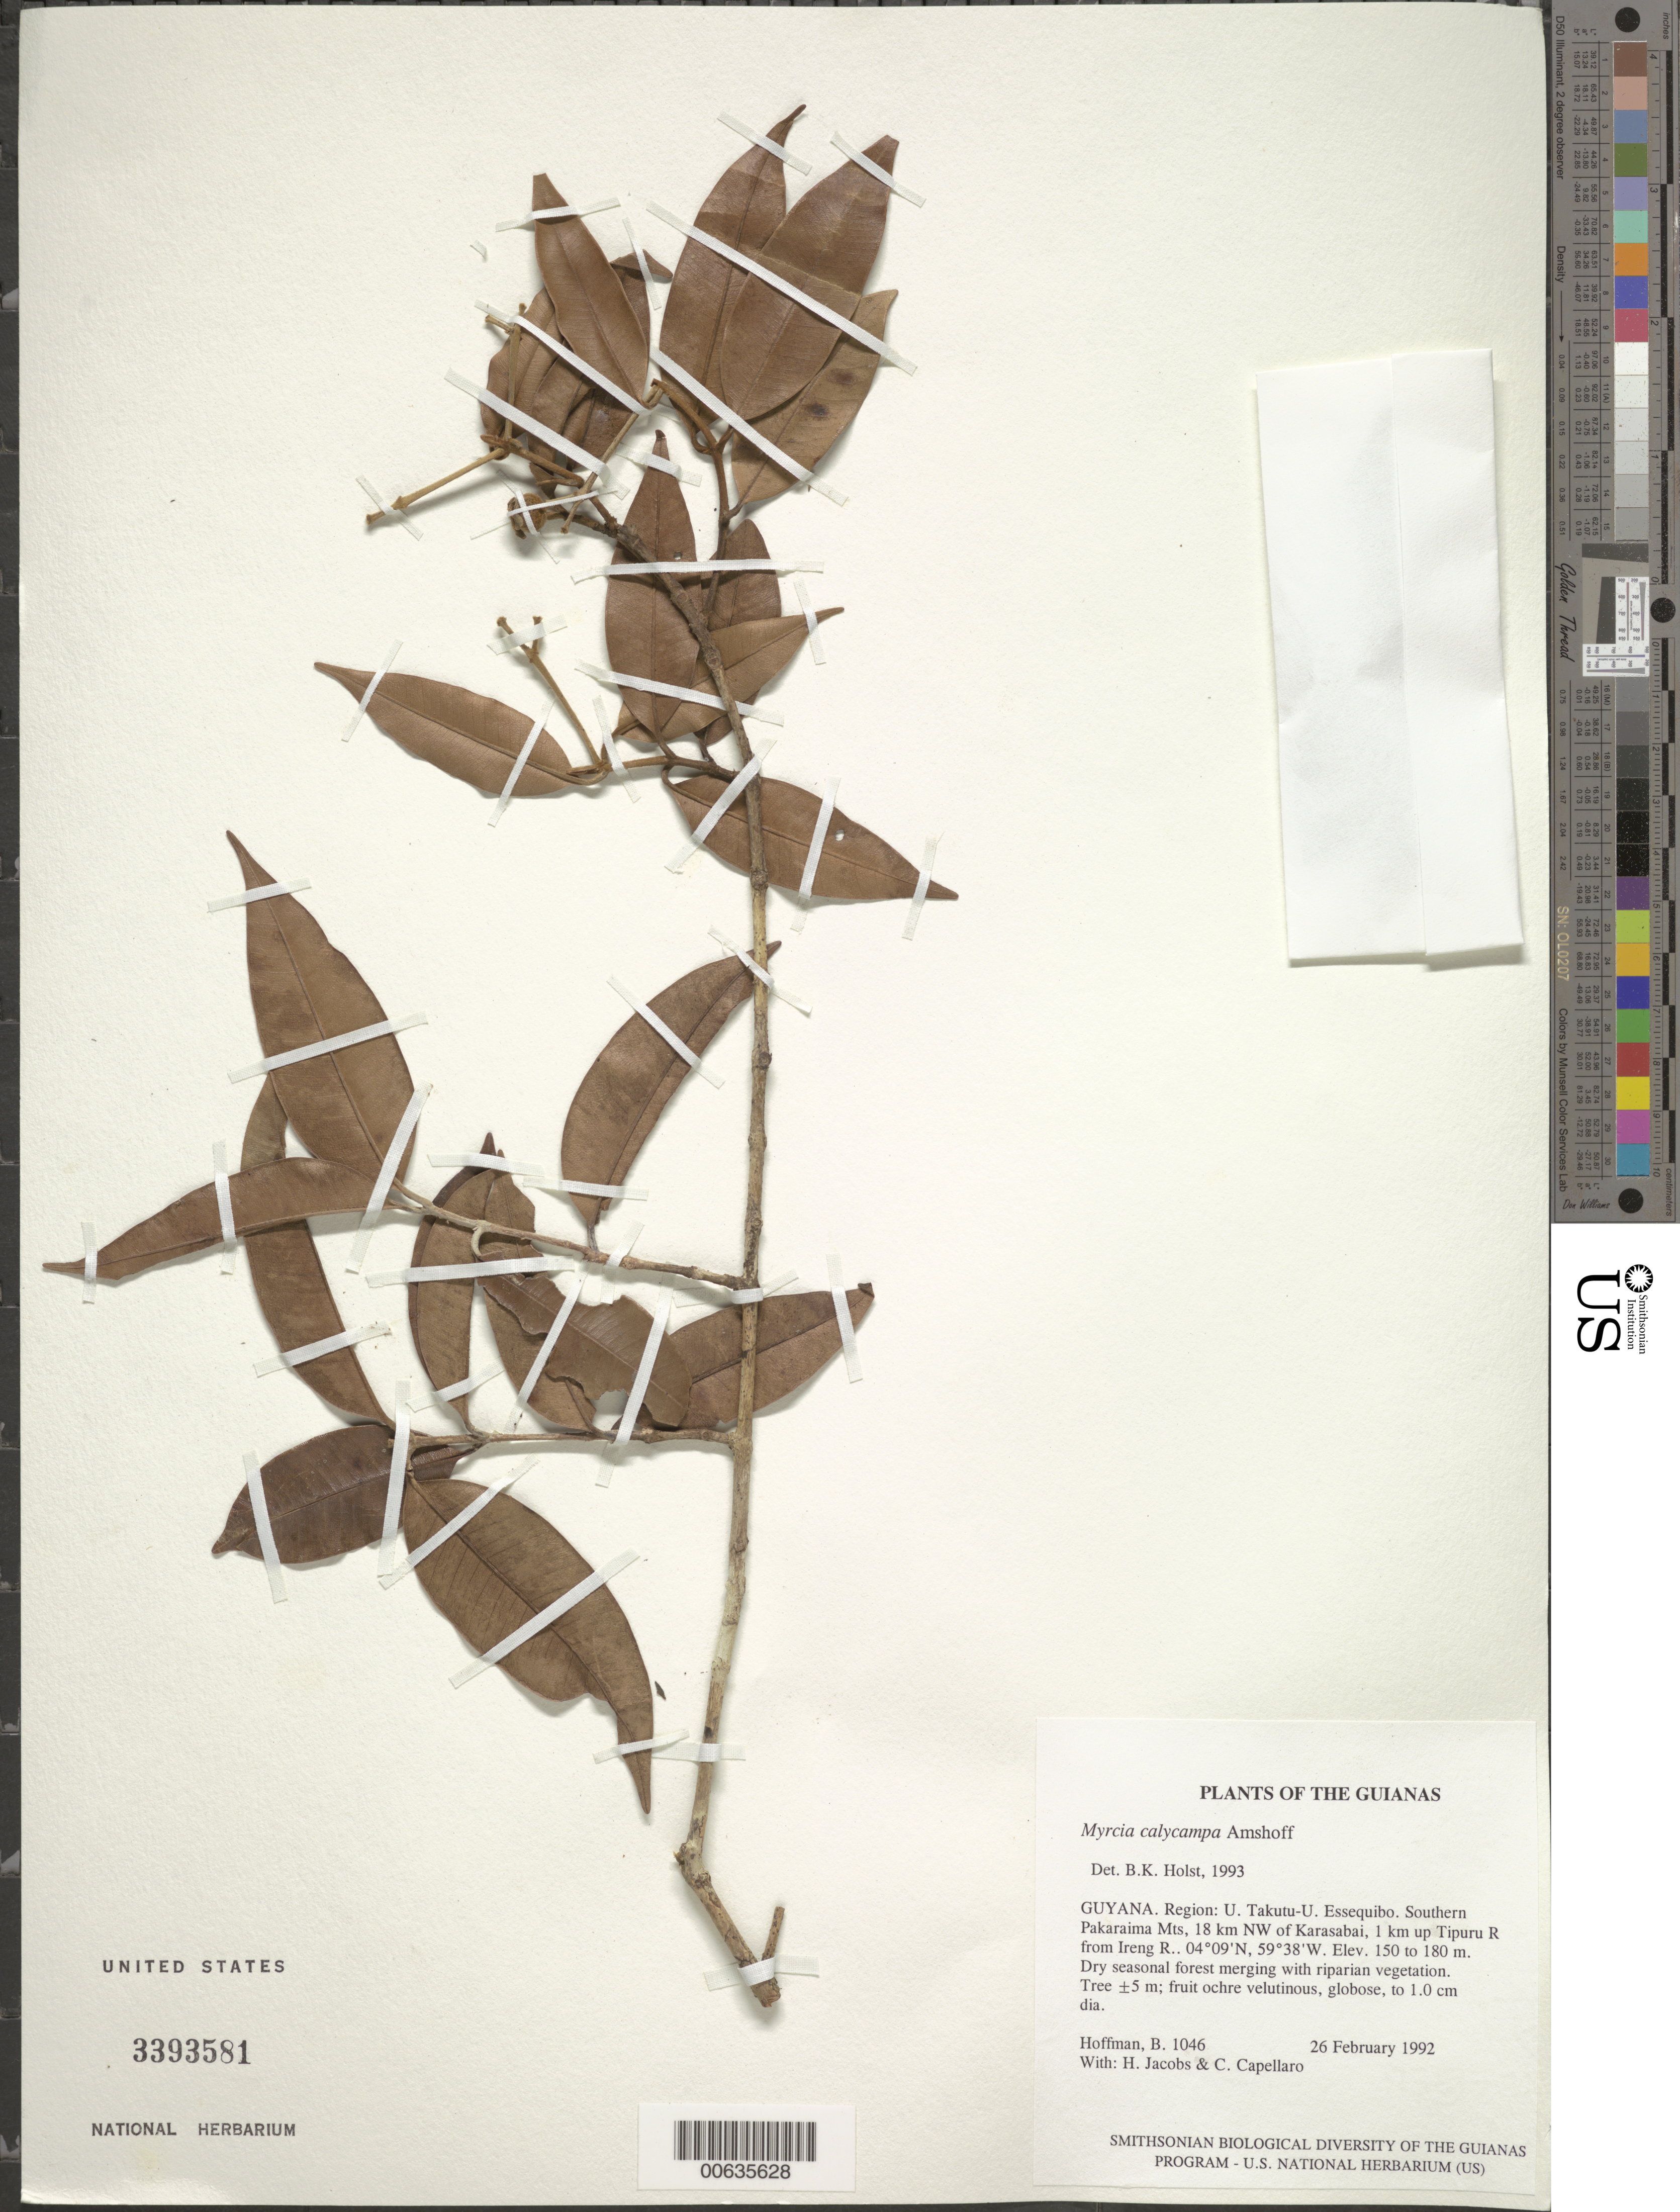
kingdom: Plantae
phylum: Tracheophyta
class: Magnoliopsida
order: Myrtales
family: Myrtaceae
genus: Myrcia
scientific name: Myrcia calycampa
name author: Amshoff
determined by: Holst, Bruce K.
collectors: B. Hoffman, H. Jacobs & C. Capellaro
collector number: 1046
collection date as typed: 26 February 1992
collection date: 1992-02-26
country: Guyana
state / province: U. Takutu-U. Essequibo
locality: Southern Pakaraima Mts, 18 km NW of Karasabai, 1 km up Tipuru River from Ireng River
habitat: Dry seasonal forest merging with riparian vegetation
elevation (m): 150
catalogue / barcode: US 3393581